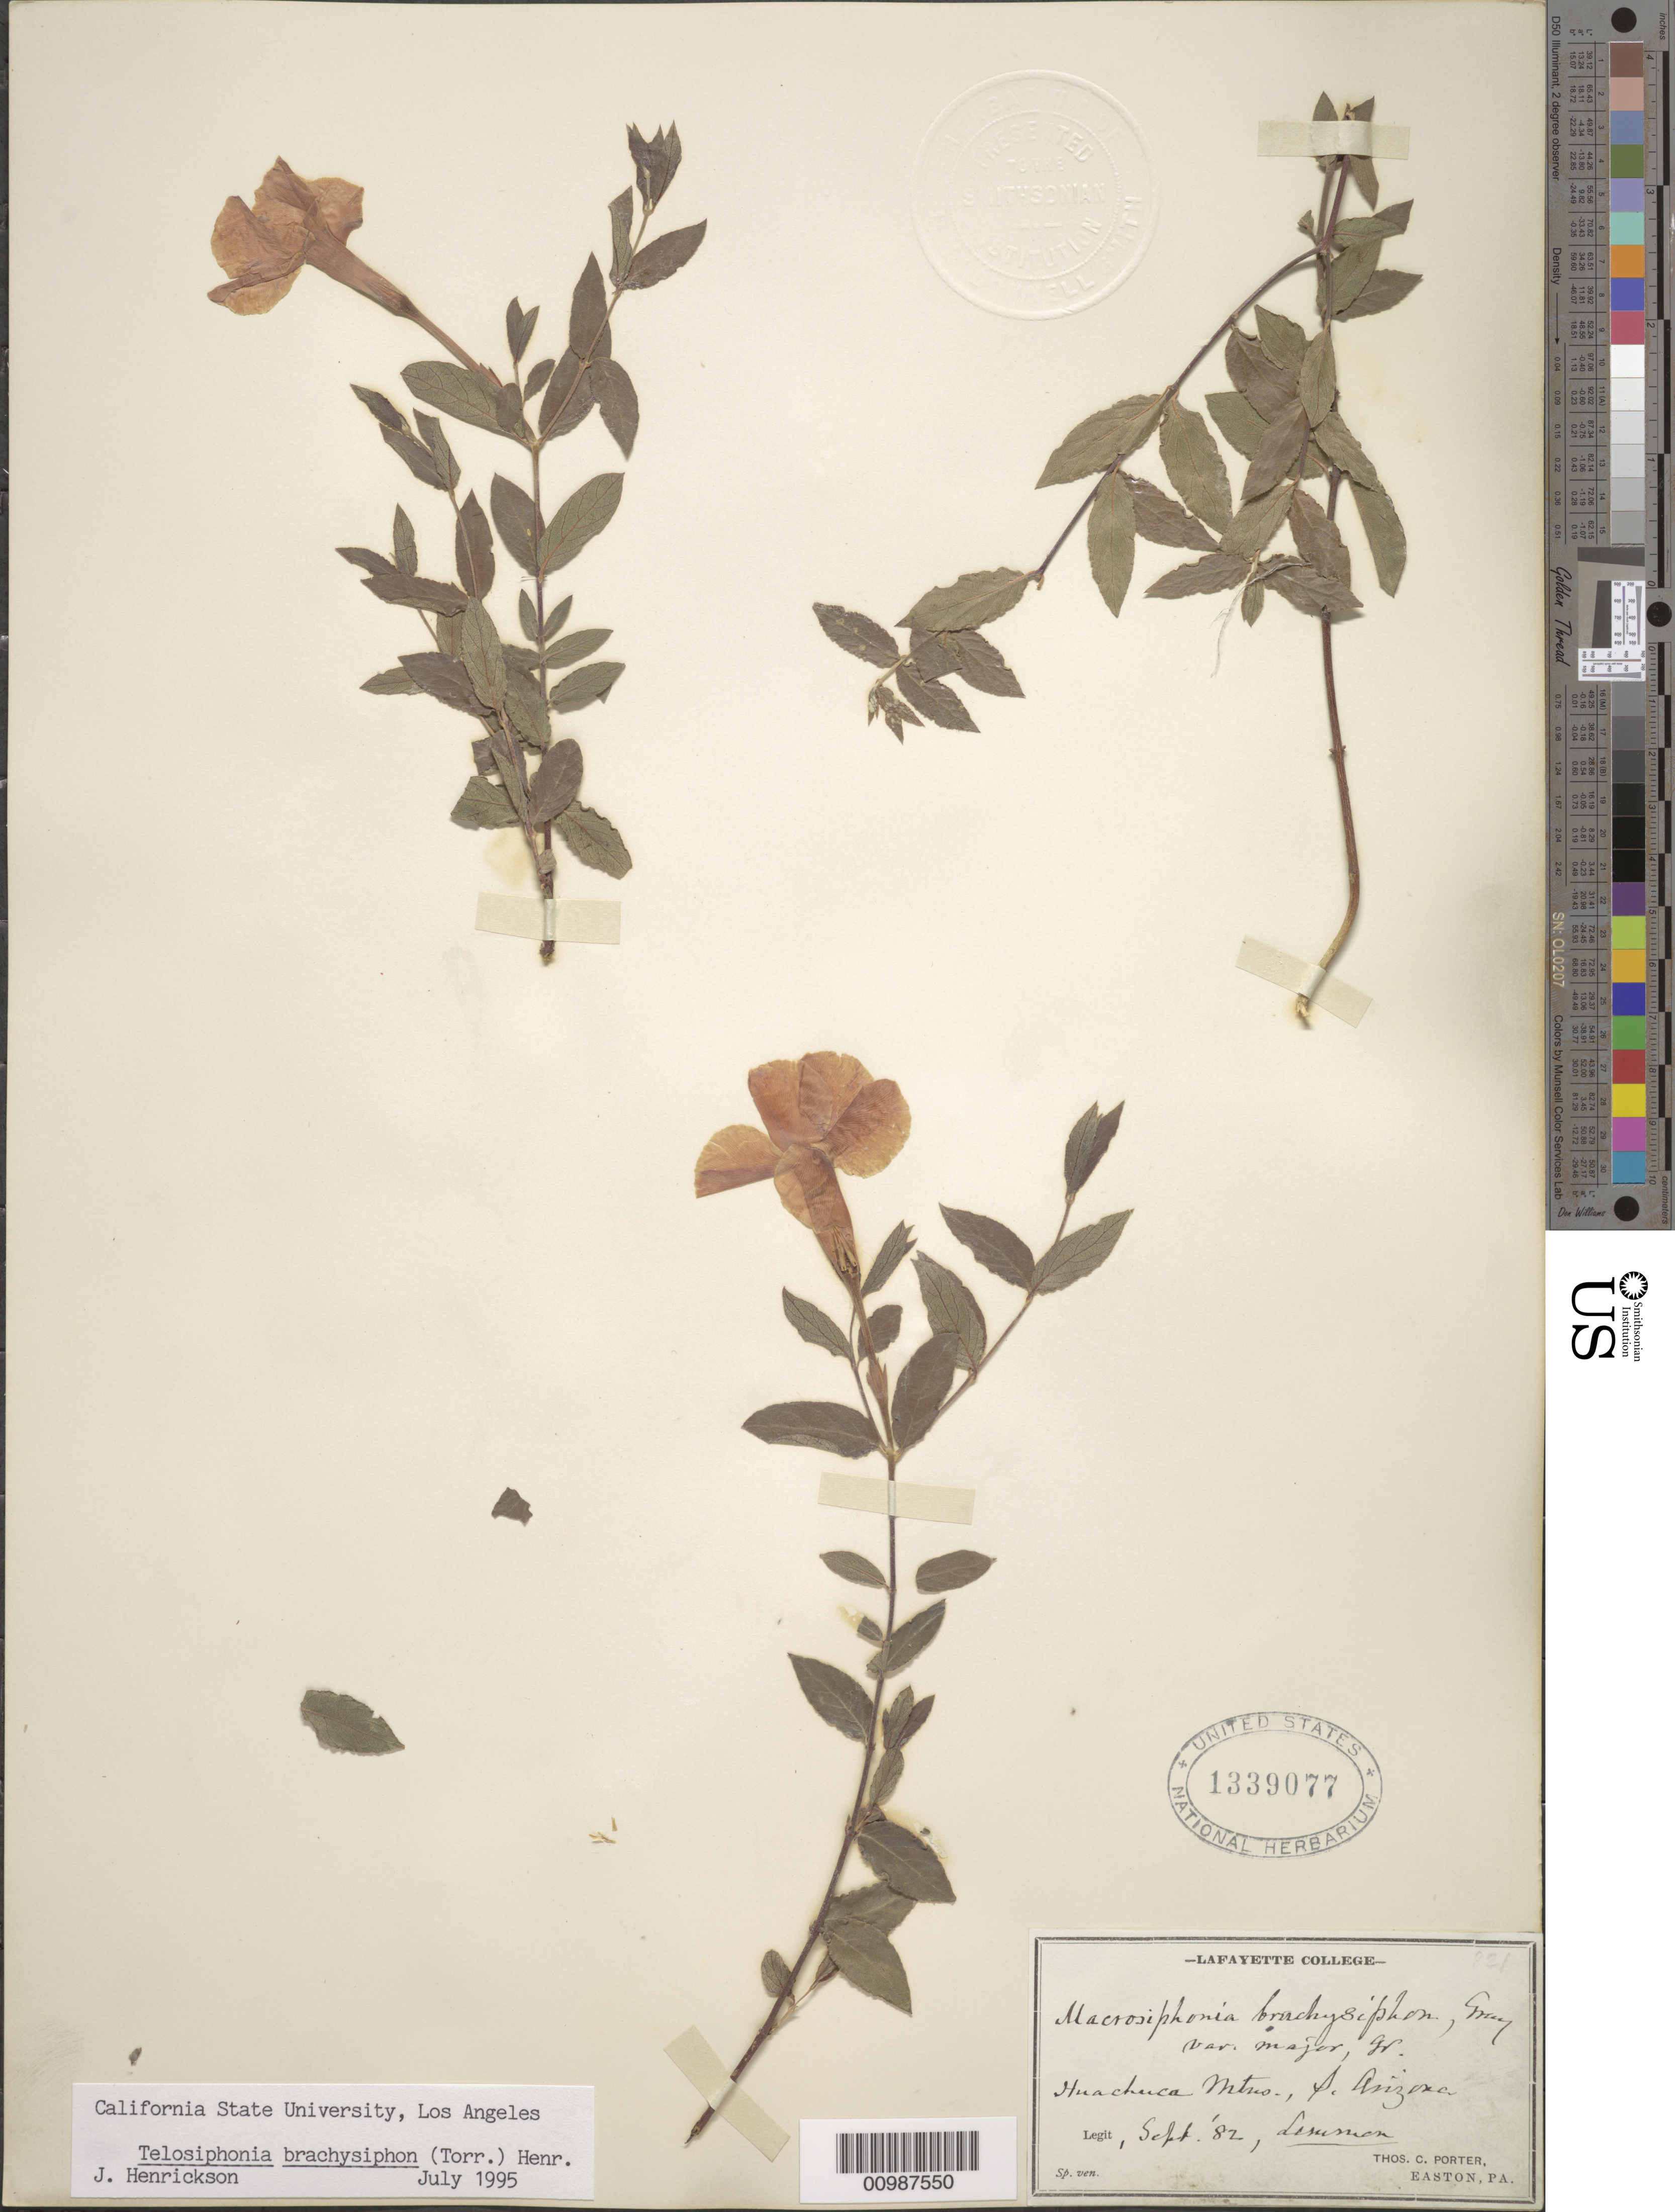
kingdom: Plantae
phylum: Tracheophyta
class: Magnoliopsida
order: Gentianales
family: Apocynaceae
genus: Macrosiphonia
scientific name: Macrosiphonia brachysiphon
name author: (Torr.) A. Gray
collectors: J. G. Lemmon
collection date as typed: Sep 1982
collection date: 1982-09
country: United States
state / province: Arizona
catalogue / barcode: US 1339077